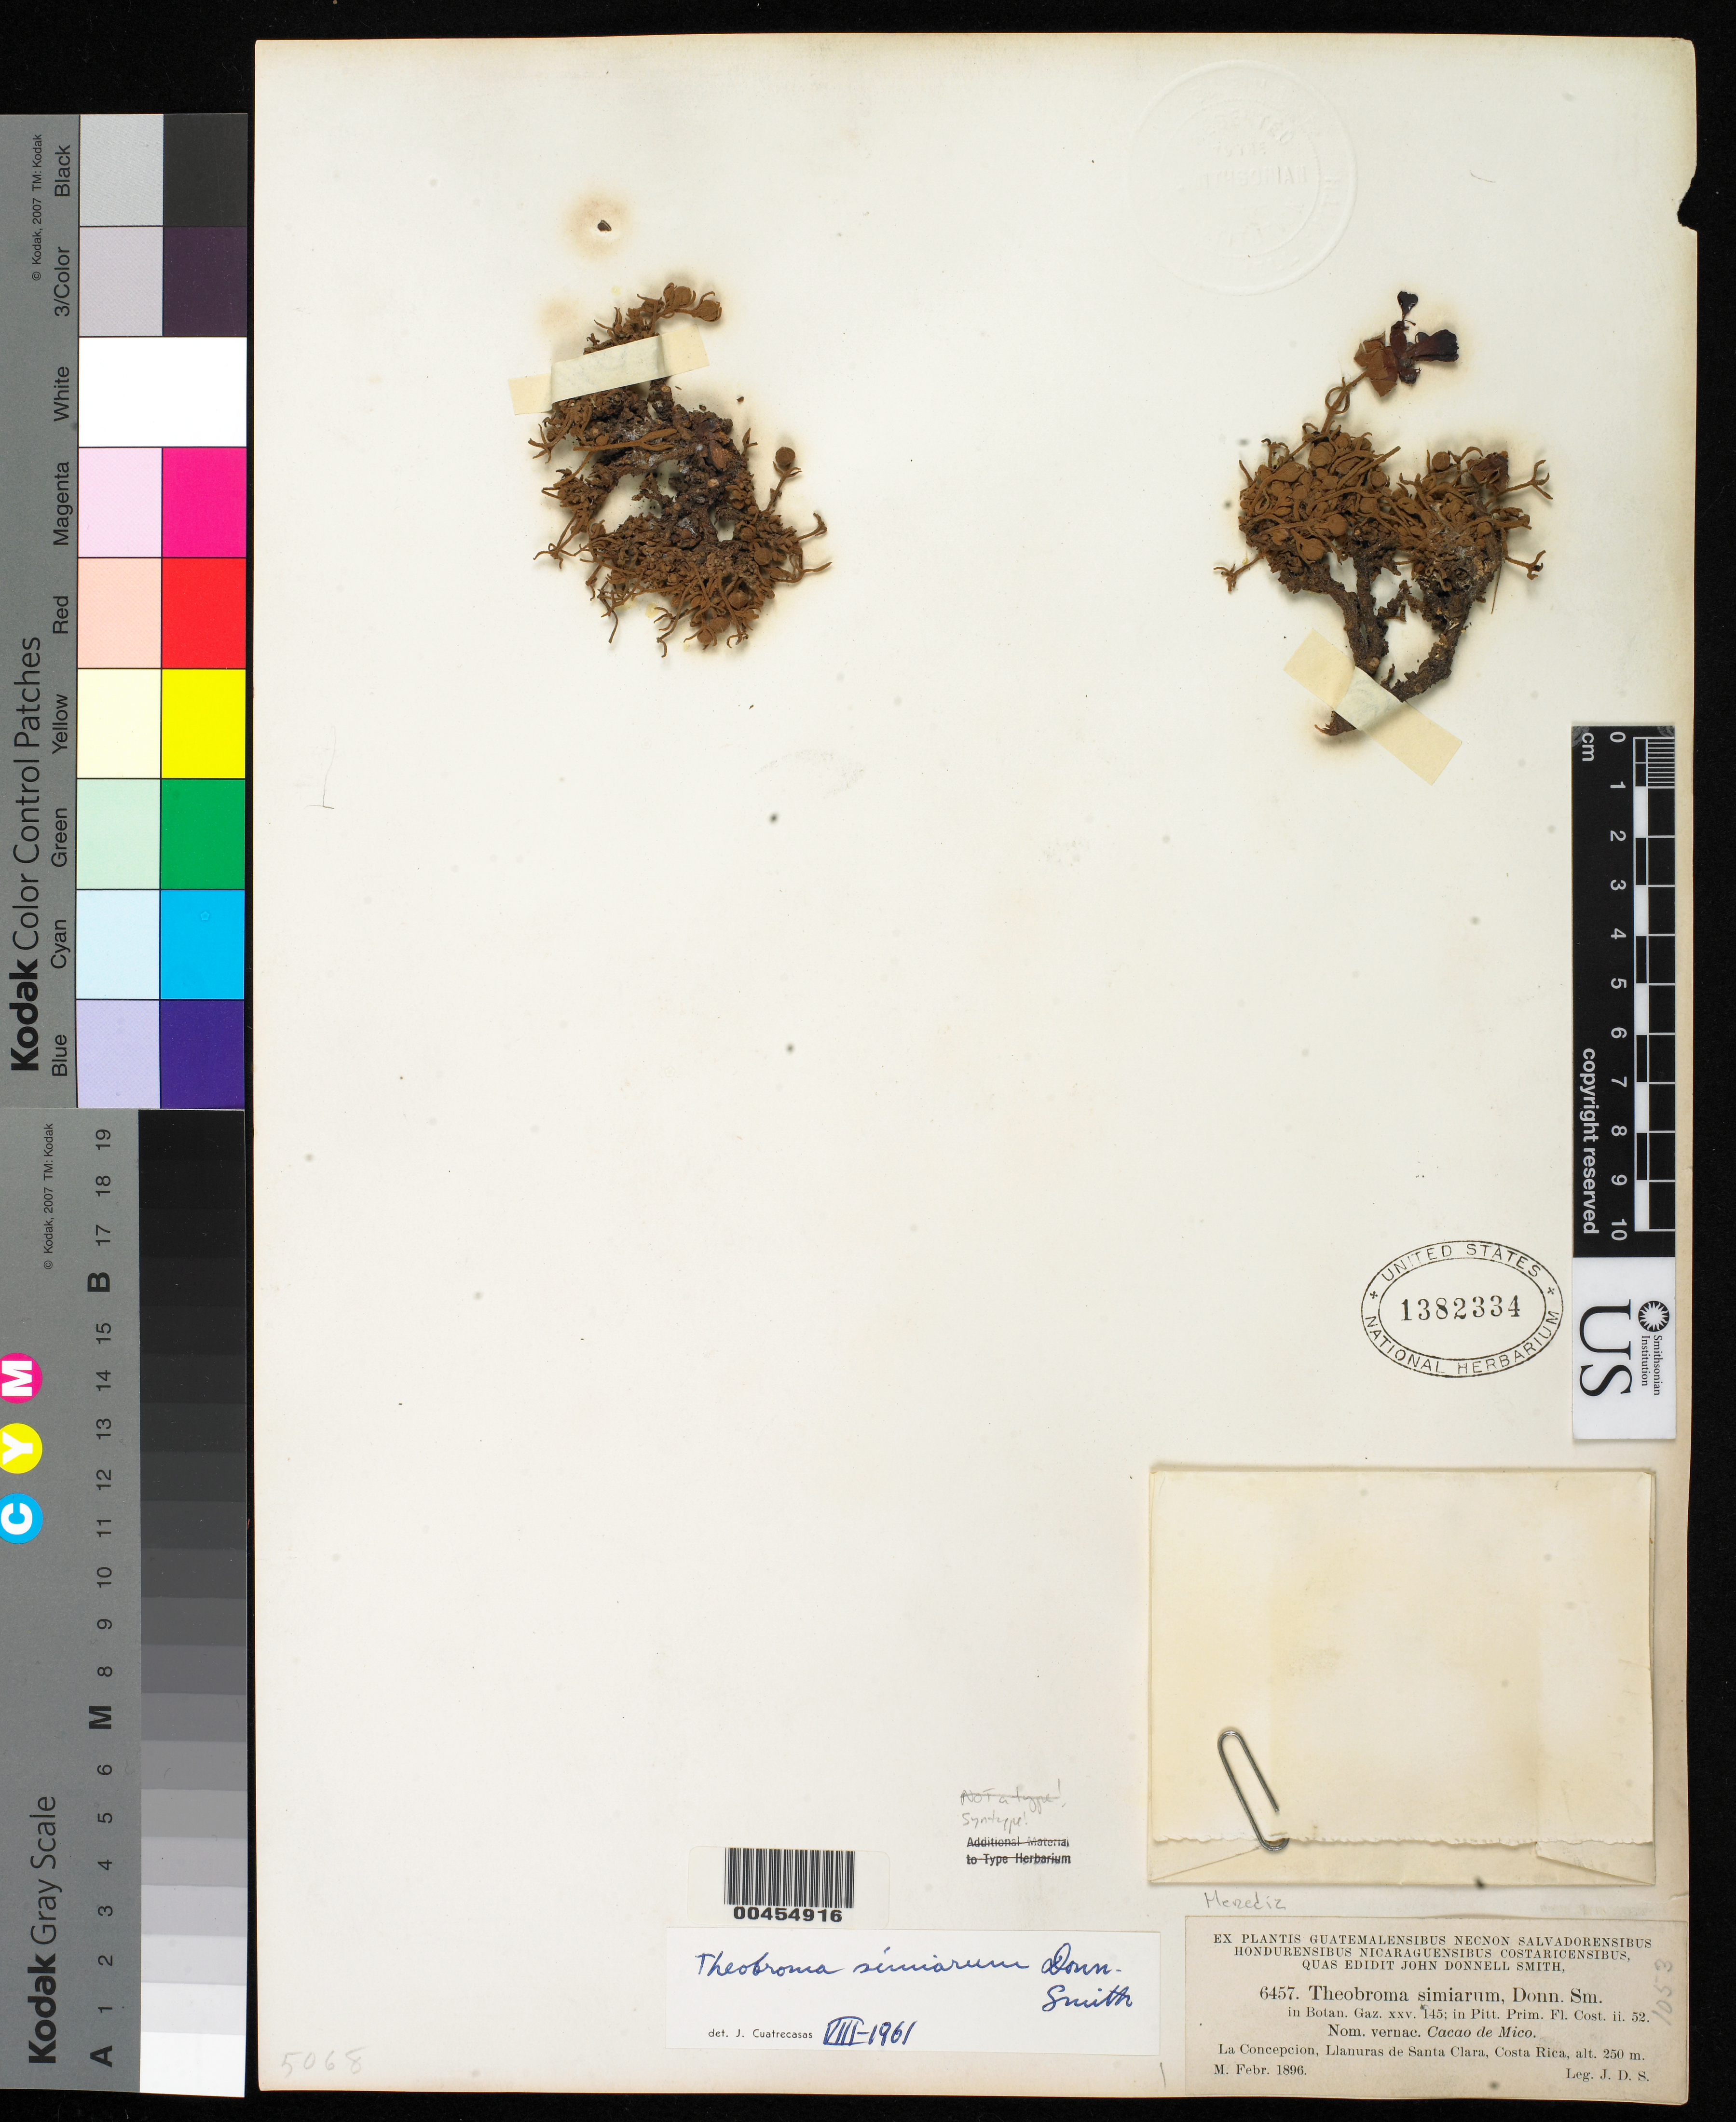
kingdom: Plantae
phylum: Tracheophyta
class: Magnoliopsida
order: Malvales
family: Malvaceae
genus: Theobroma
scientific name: Theobroma simiarum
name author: Donn. Sm.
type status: Syntype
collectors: J. Donnell Smith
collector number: ex Pl. Guat. 6457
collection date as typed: Feb 1896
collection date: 1896-02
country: Costa Rica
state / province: Guanacaste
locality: La Concepcion, Llanuras de Santa Clara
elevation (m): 250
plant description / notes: Specimen ex John Donnell Smith herbarium.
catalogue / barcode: US 1382334